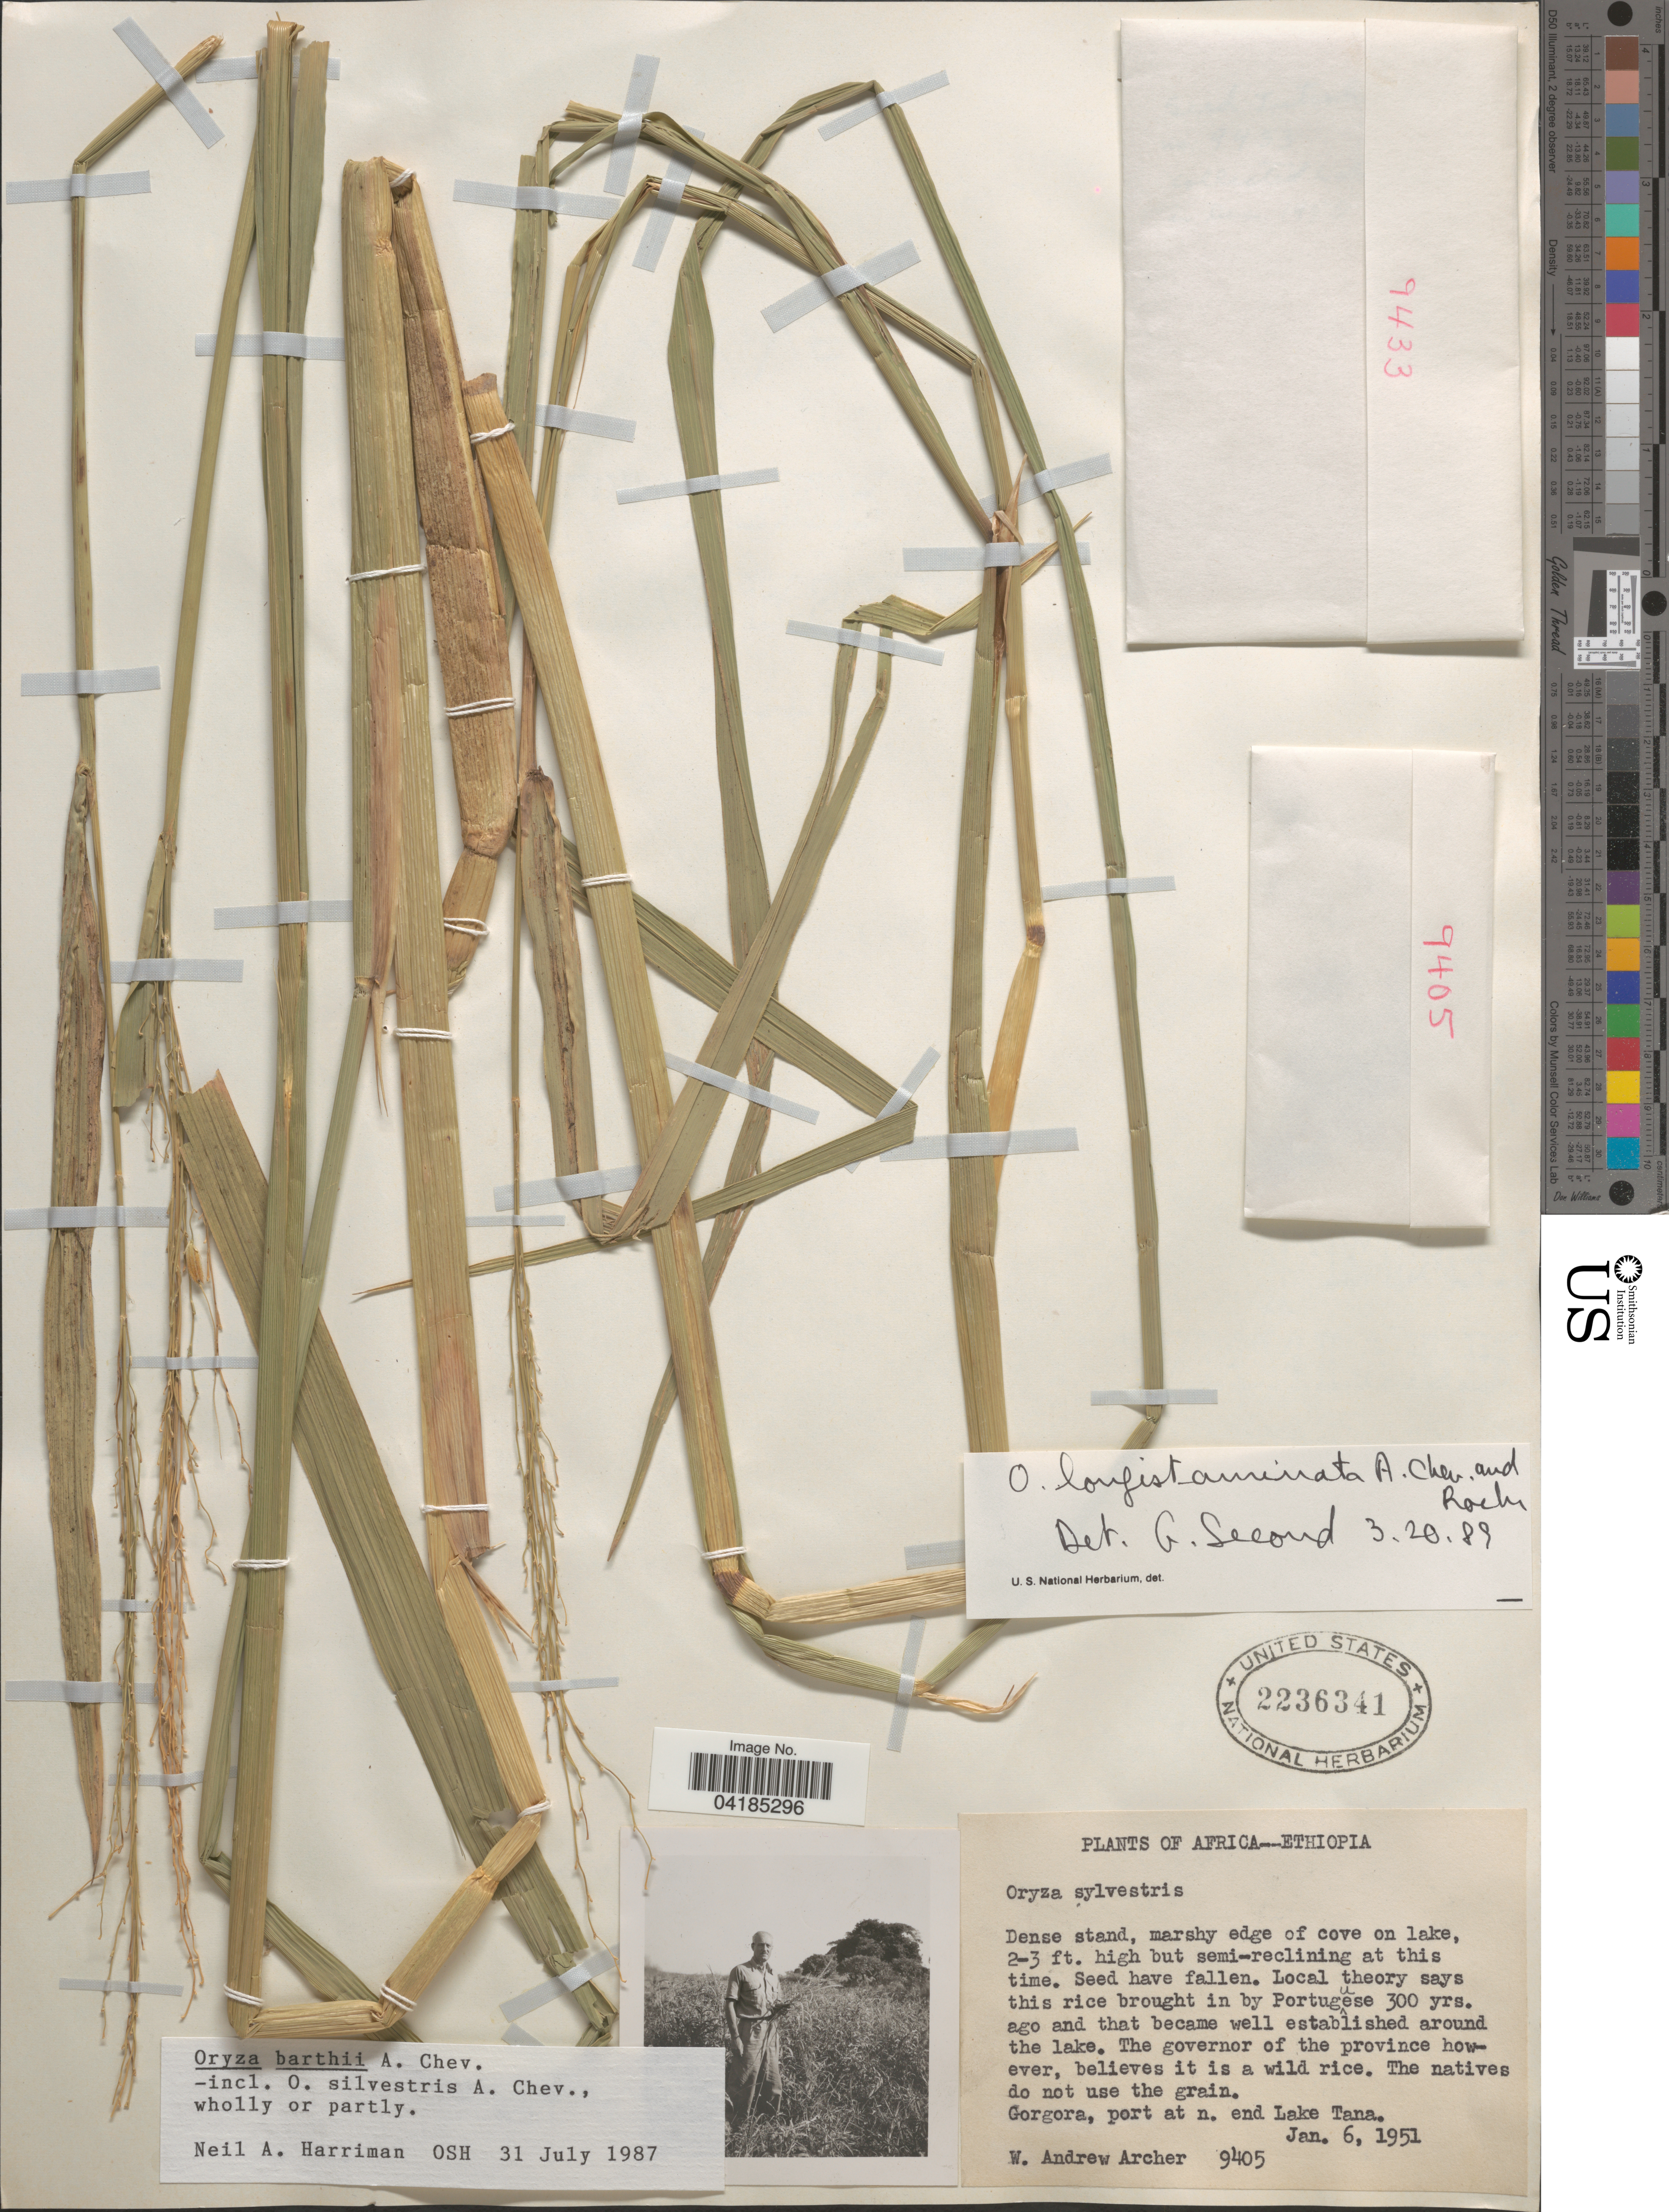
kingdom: Plantae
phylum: Tracheophyta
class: Liliopsida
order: Poales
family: Poaceae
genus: Oryza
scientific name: Oryza longistaminata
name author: A. Chev. & Roehr.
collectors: W. A. Archer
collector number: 9405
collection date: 1951-01-06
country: Ethiopia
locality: Gorgora, port at n. end Lake Tana.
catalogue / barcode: US 2236341